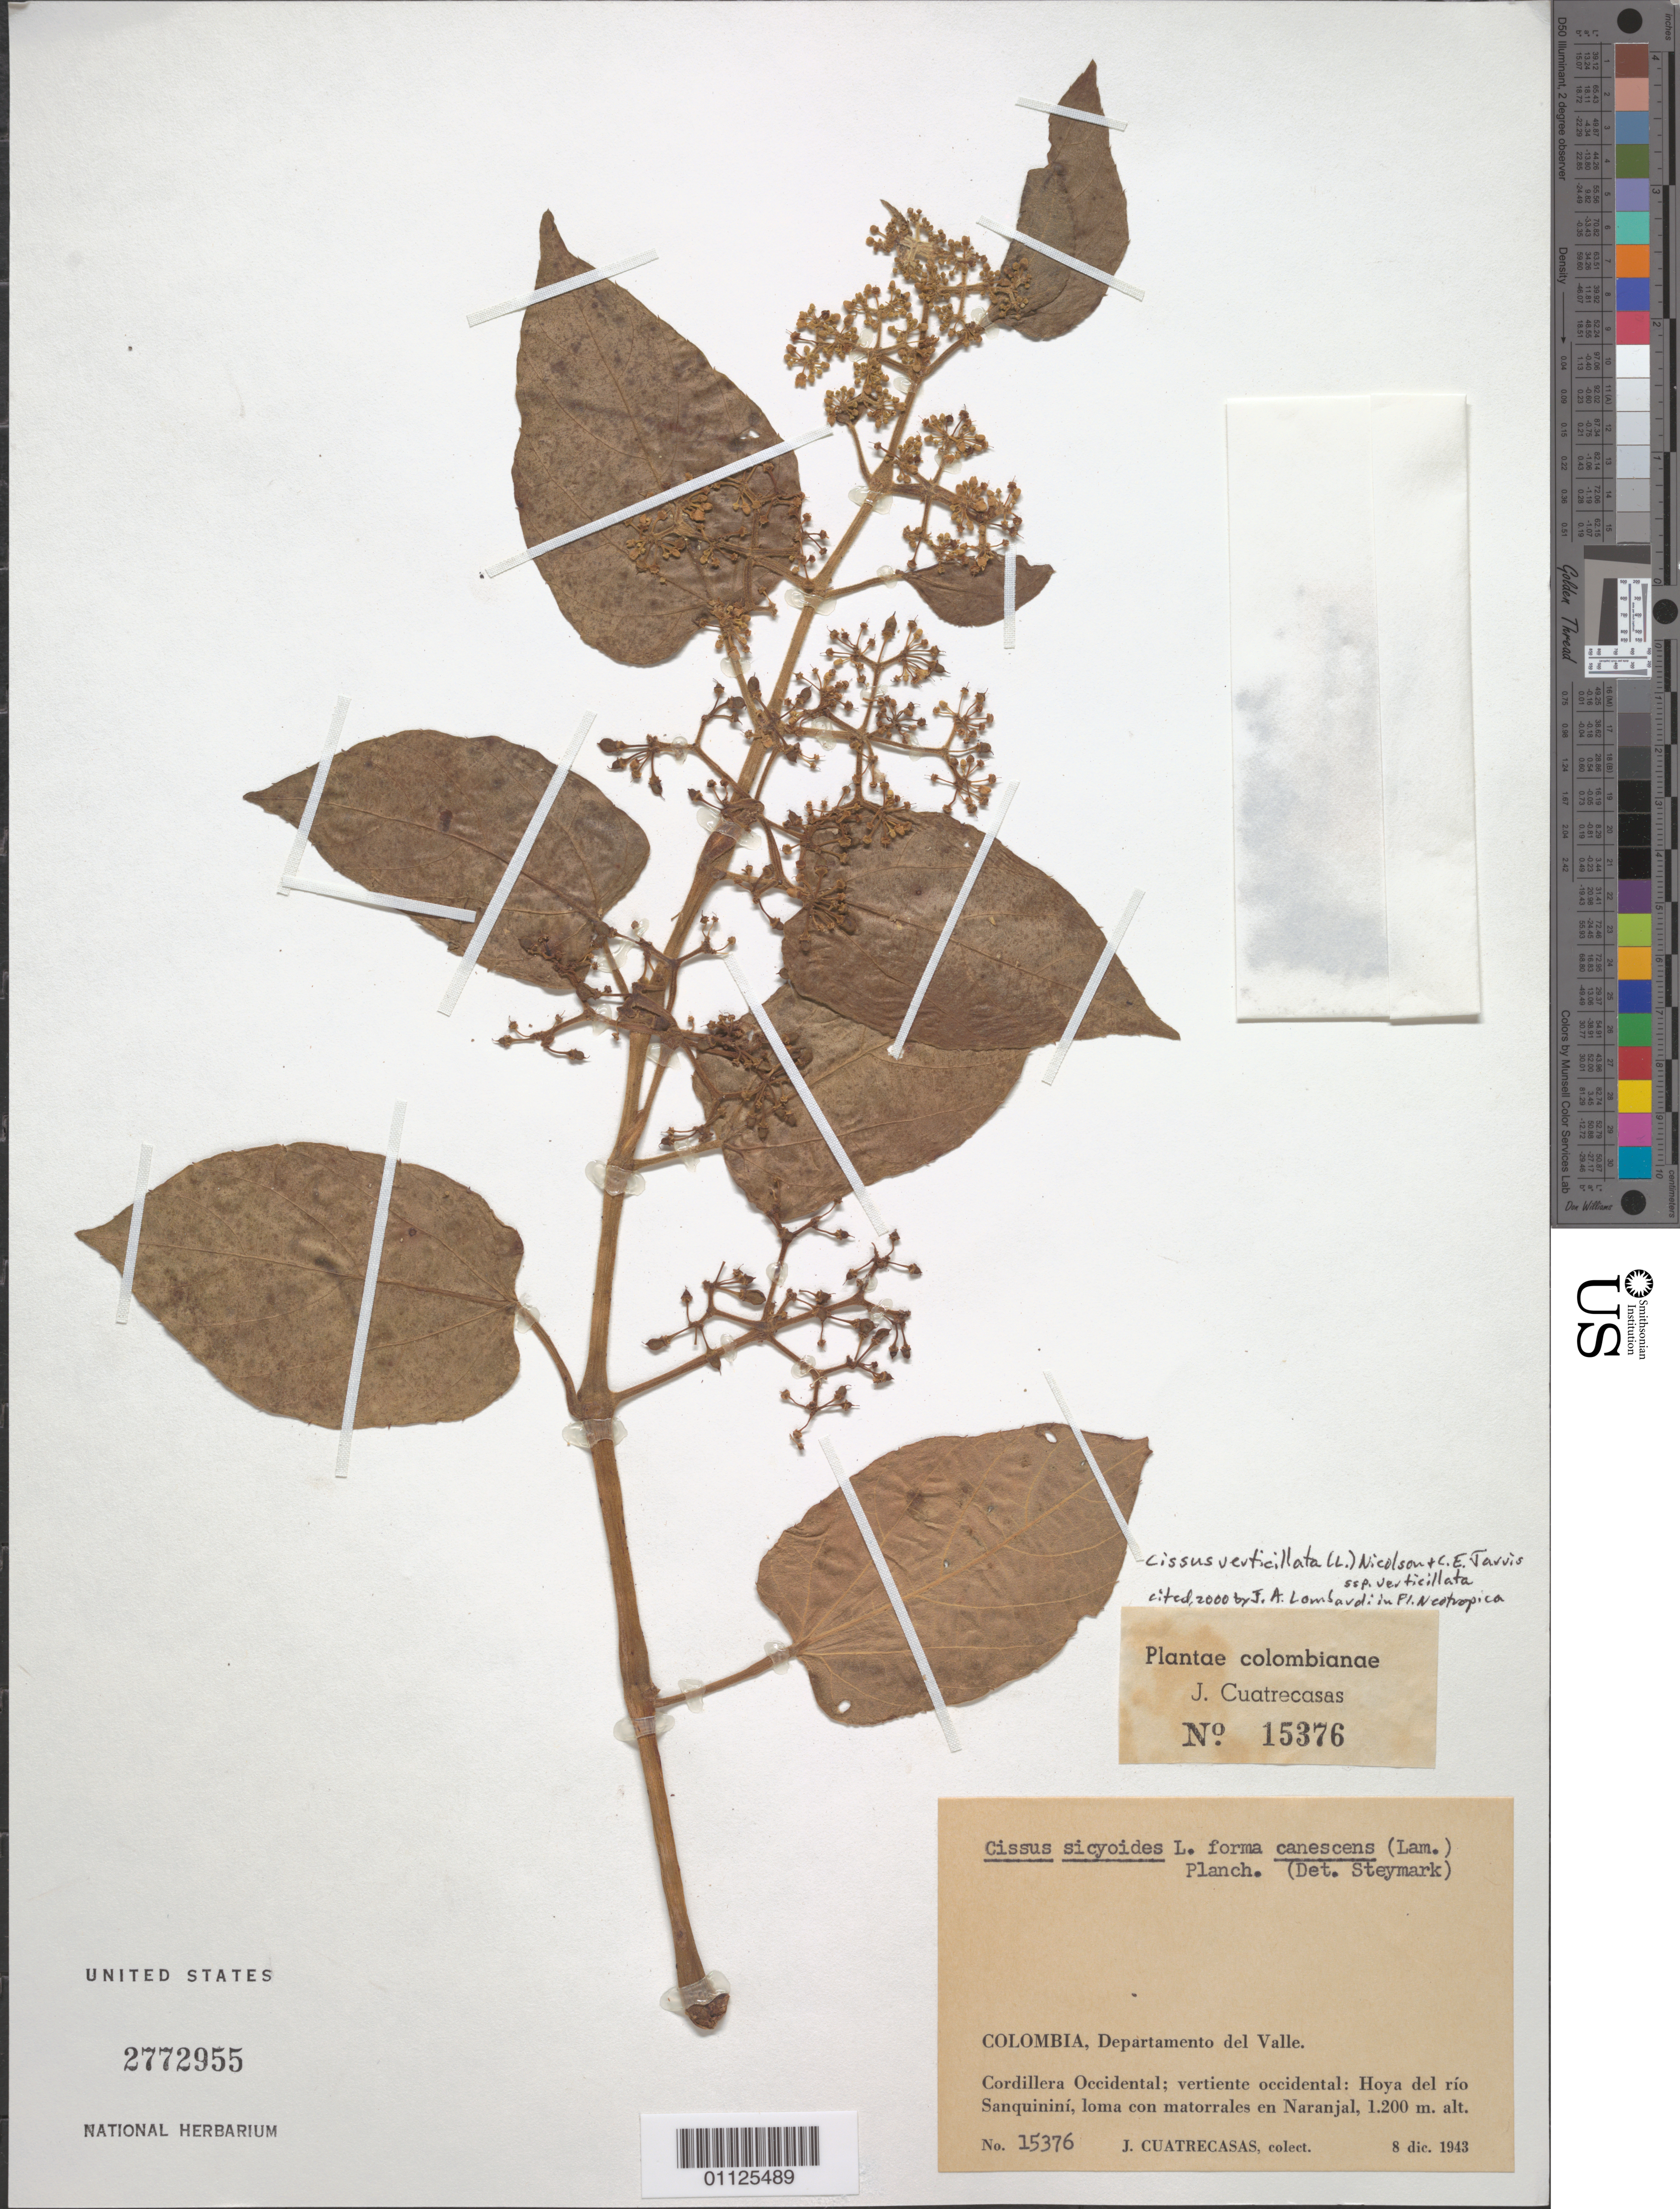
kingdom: Plantae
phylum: Tracheophyta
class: Magnoliopsida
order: Vitales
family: Vitaceae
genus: Cissus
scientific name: Cissus verticillata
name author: (L.) Nicolson & C.E. Jarvis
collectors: J. Cuatrecasas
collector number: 15376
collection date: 1943-12-08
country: Colombia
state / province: Valle del Cauca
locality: Cordillera Occidental; vertiente occidental: Hoya del rio Sanquinini, loma con matorrales en Naranjal.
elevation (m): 1200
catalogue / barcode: US 2772955